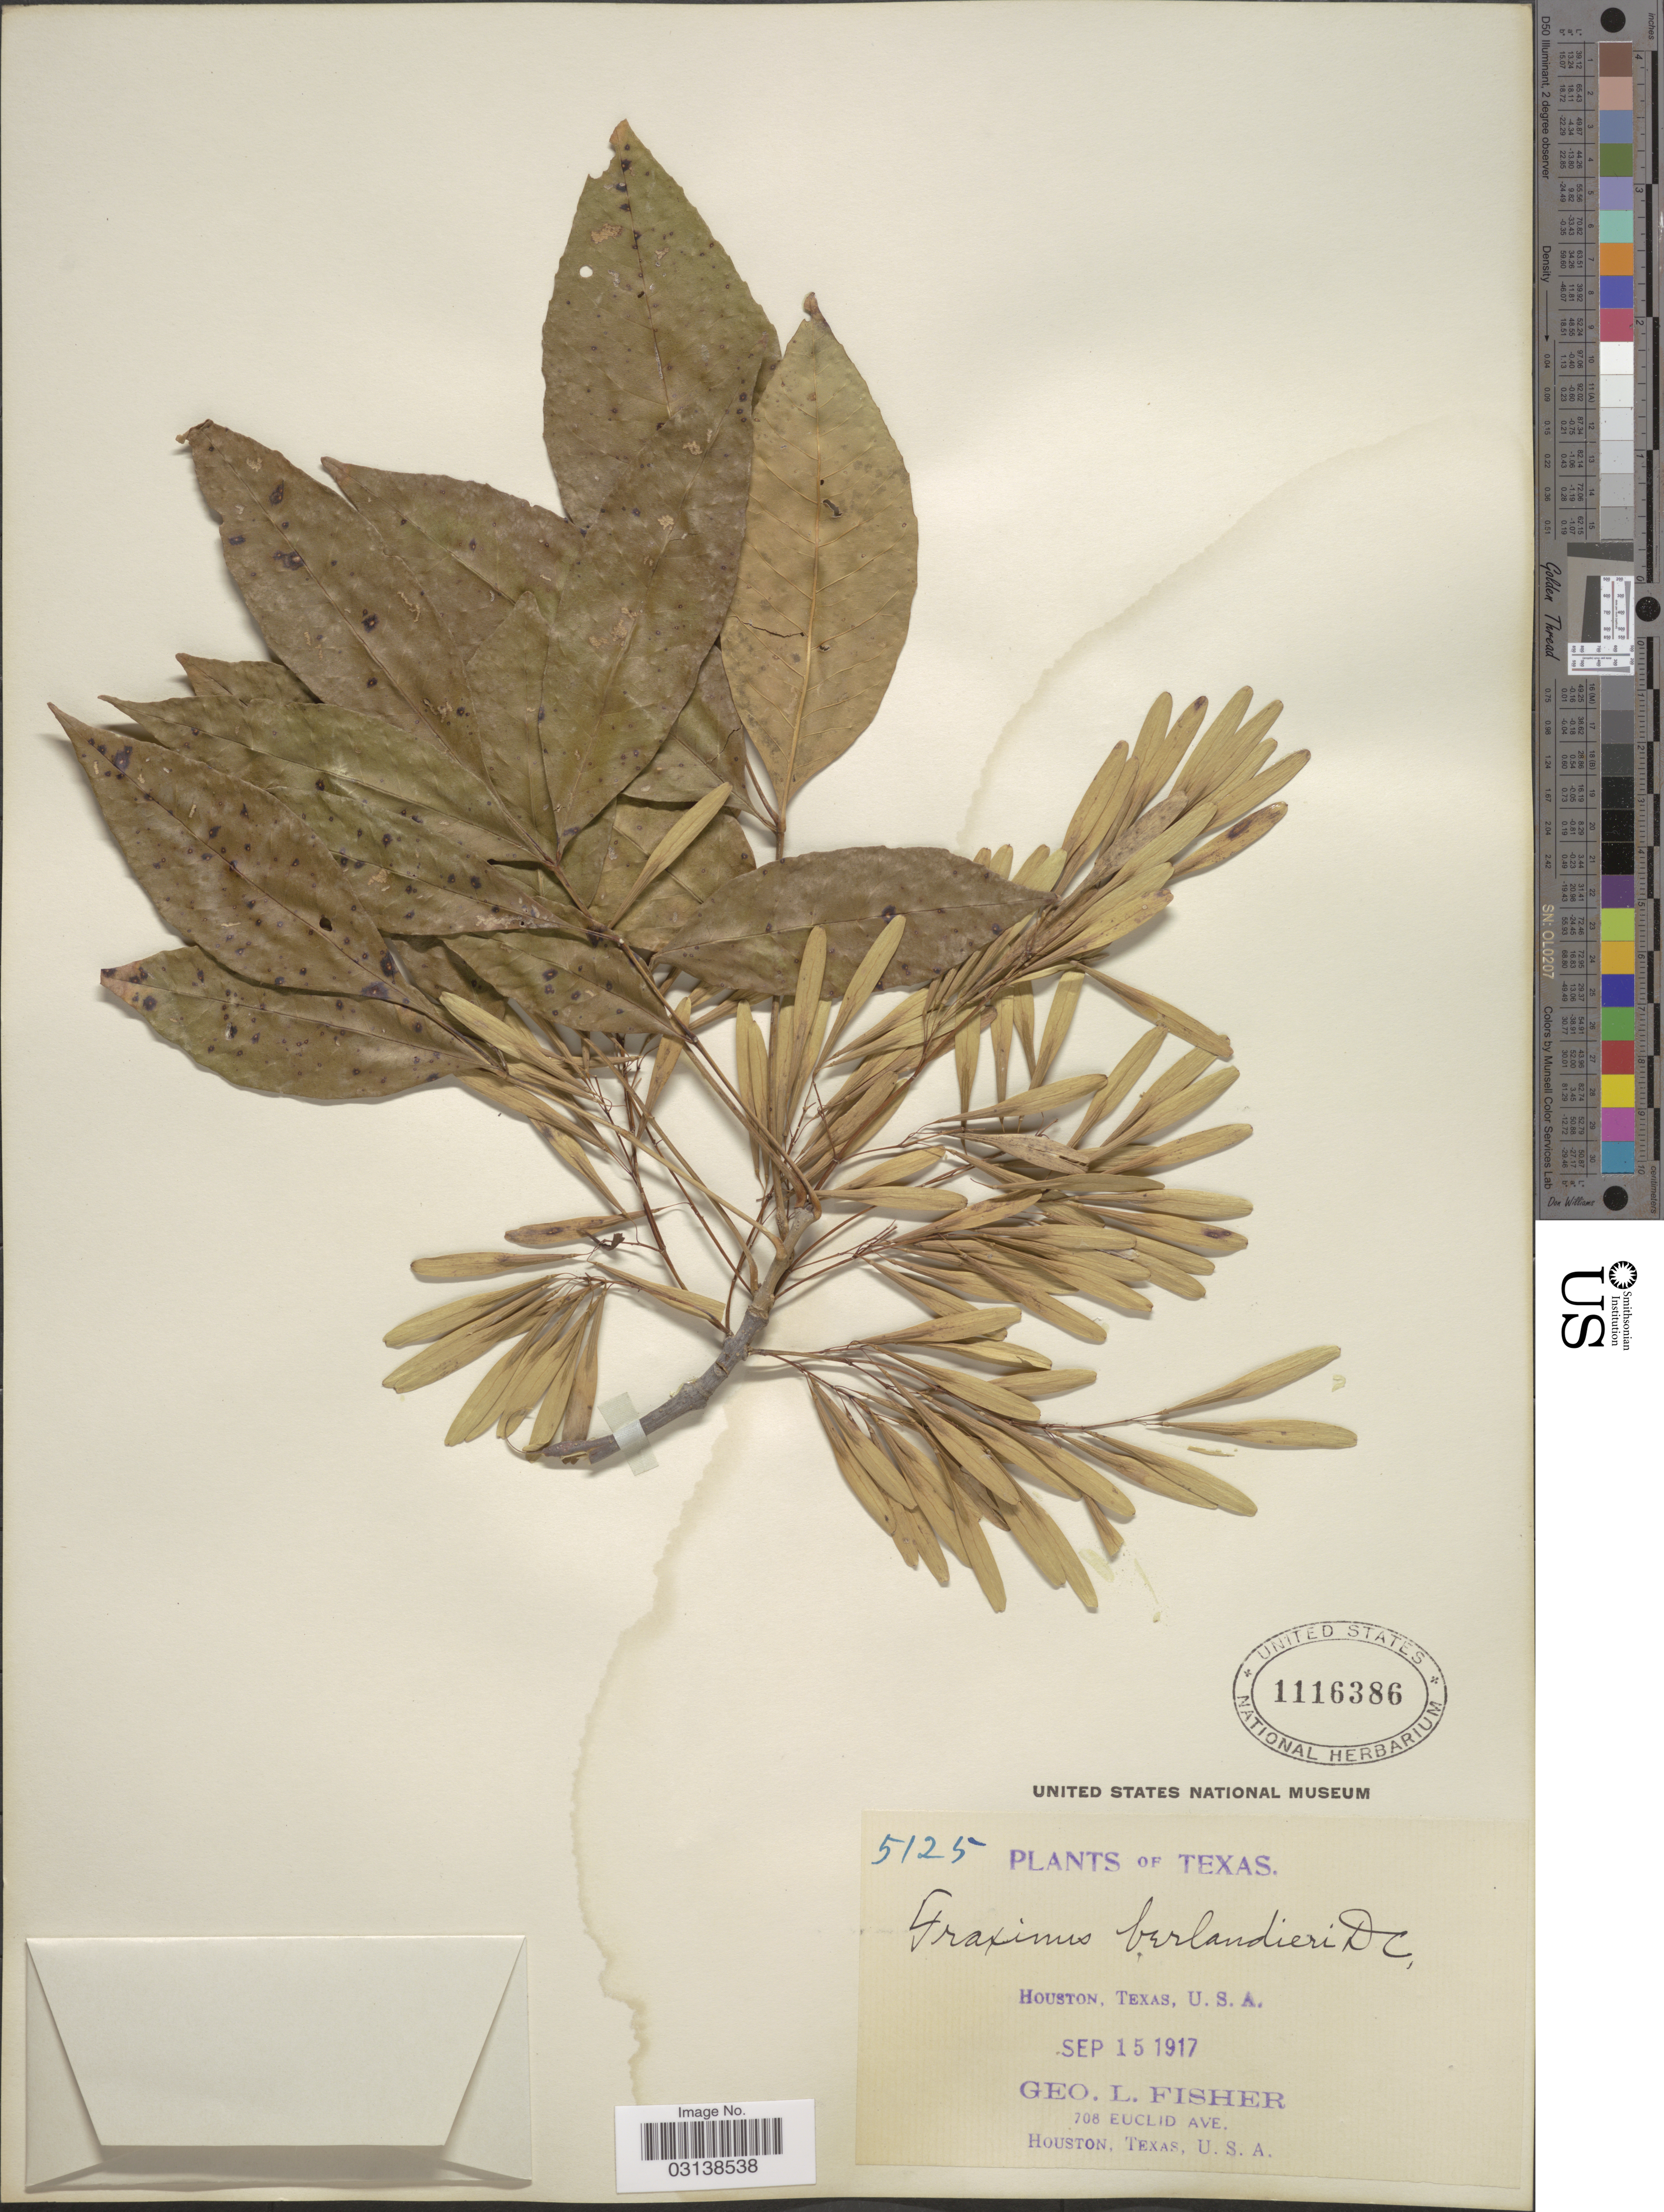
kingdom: Plantae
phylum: Tracheophyta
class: Magnoliopsida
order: Lamiales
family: Oleaceae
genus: Fraxinus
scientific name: Fraxinus berlandieriana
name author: A. DC.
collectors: G. L. Fisher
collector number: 5125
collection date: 1917-09-15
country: United States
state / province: Texas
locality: Houston.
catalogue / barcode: US 1116386